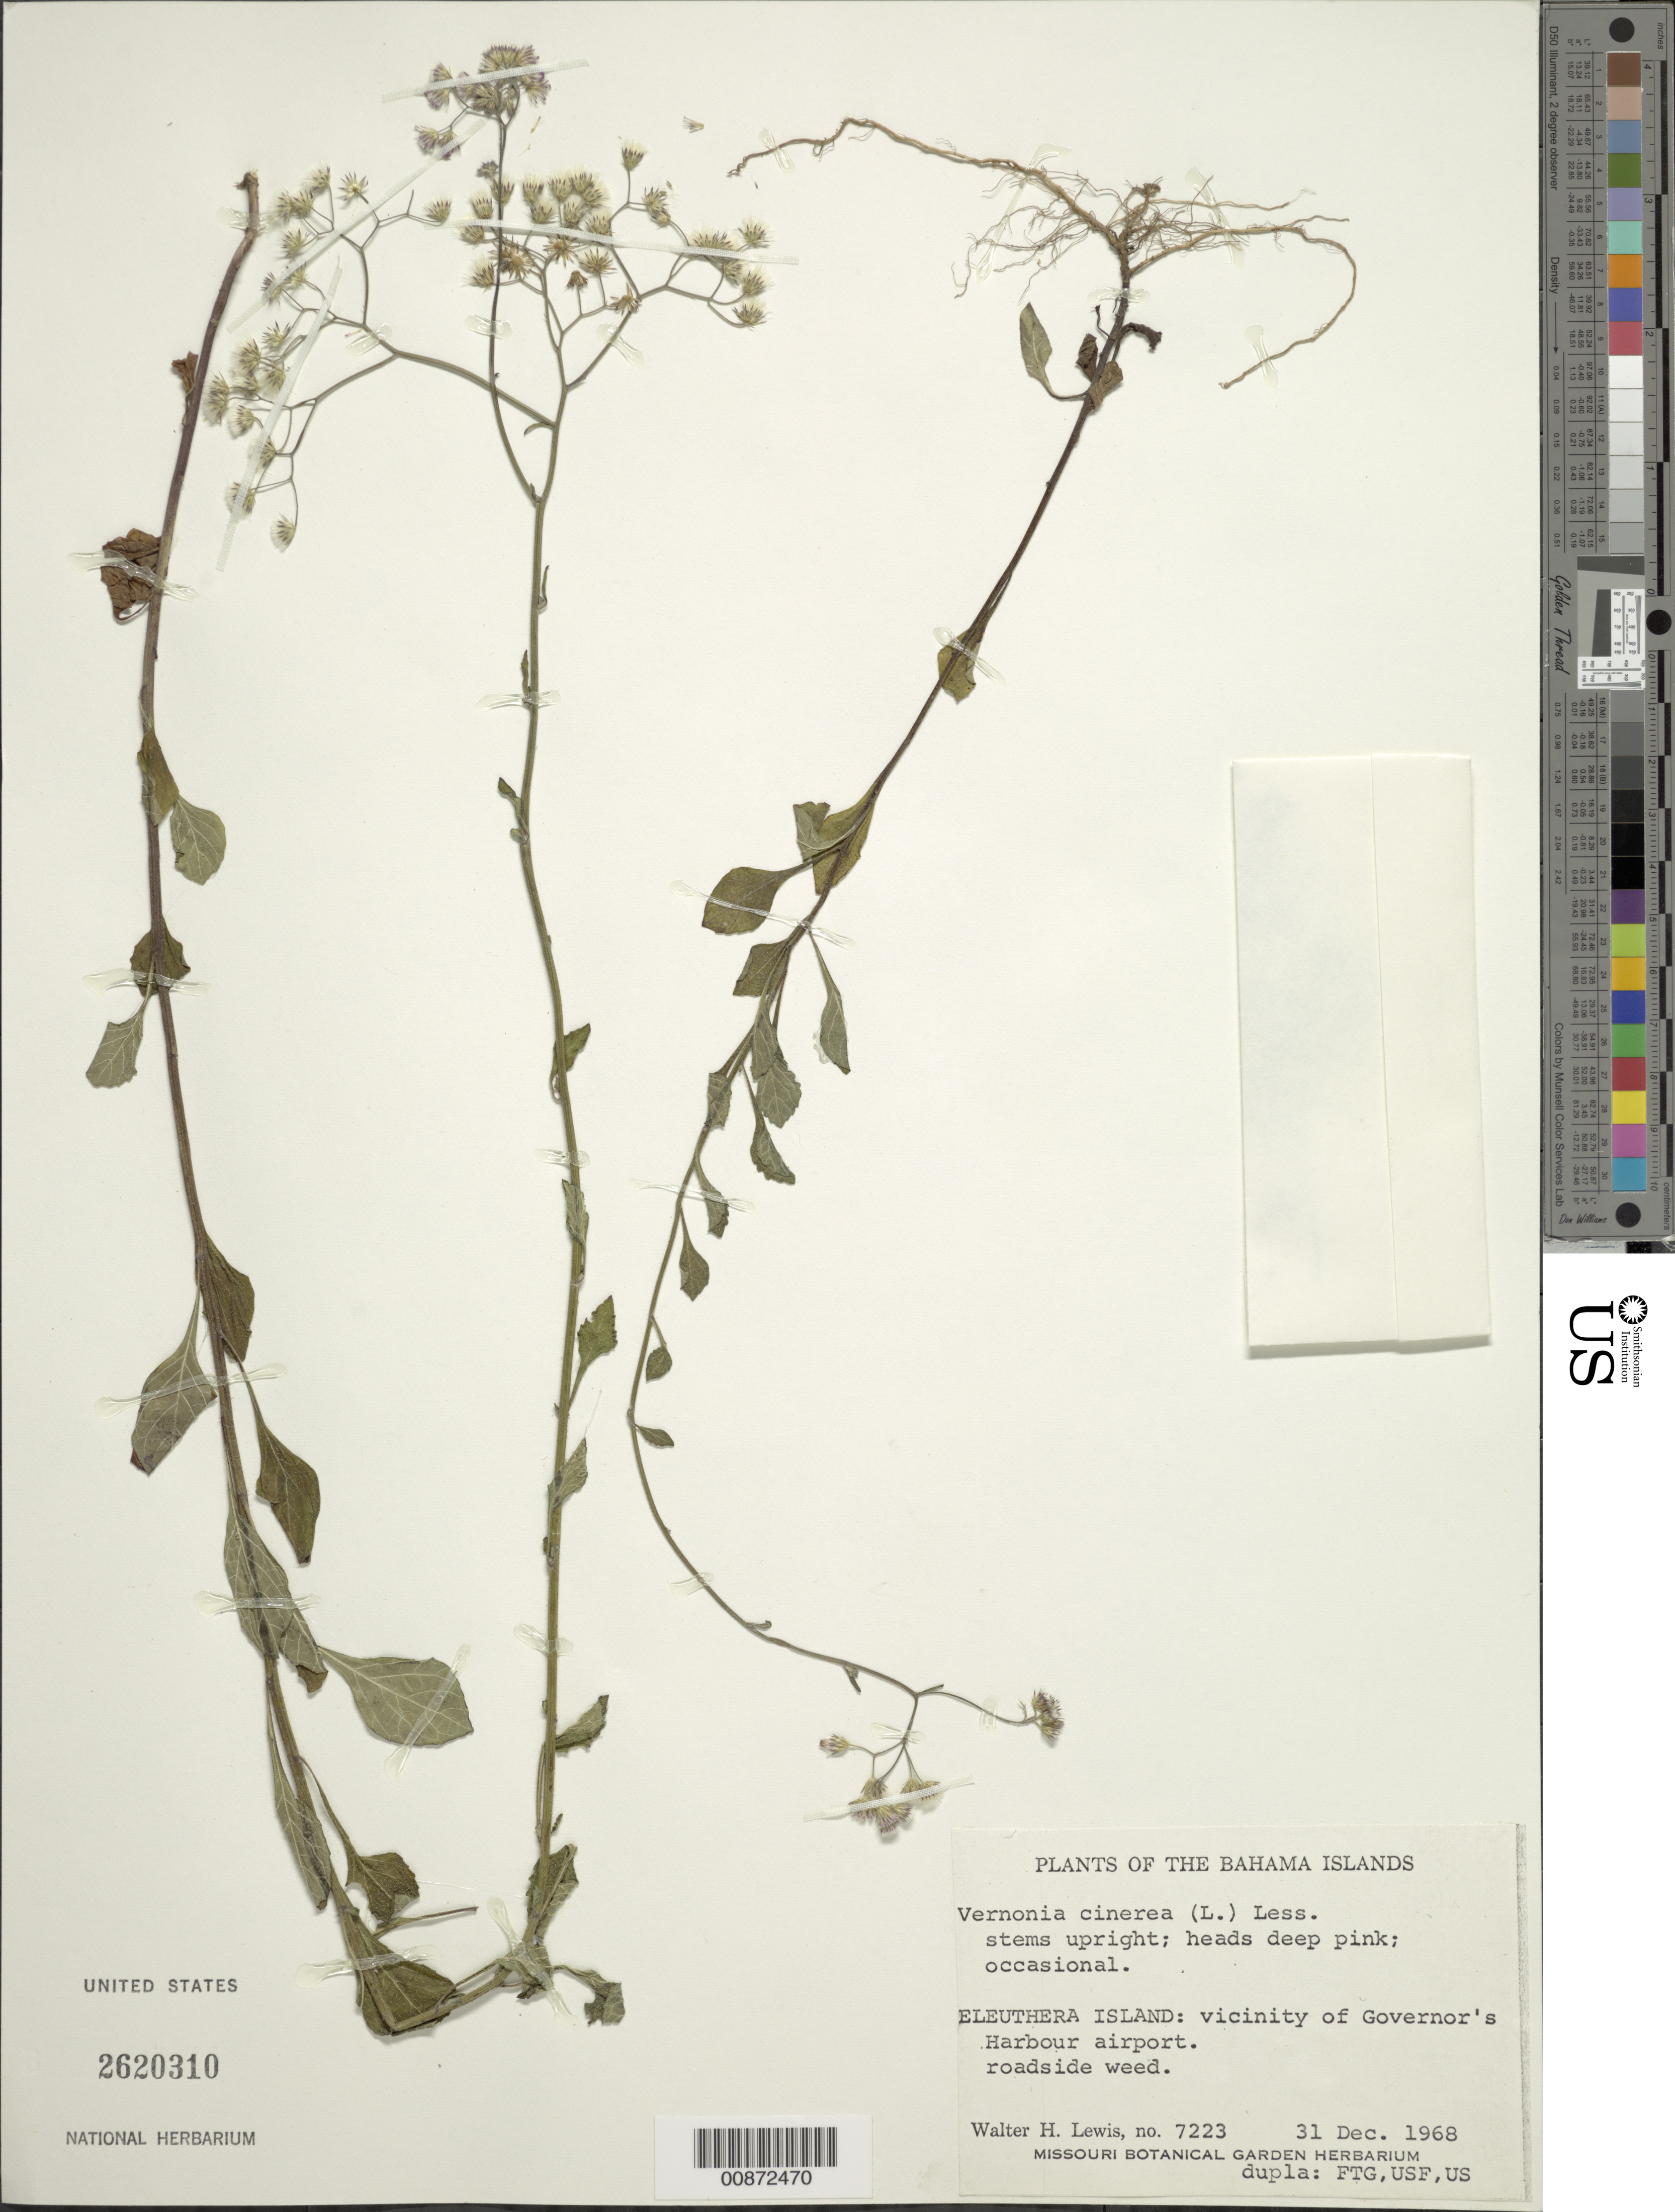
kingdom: Plantae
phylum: Tracheophyta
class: Magnoliopsida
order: Asterales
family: Asteraceae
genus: Cyanthillium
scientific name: Cyanthillium cinereum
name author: (L.) H. Rob.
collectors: W. H. Lewis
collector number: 7223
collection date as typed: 31 Dec 1968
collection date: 1968-12-31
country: Bahamas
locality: Eleuthera Island: Vicinity of Governor's Harbour airport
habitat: Roadside weed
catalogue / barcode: US 2620310